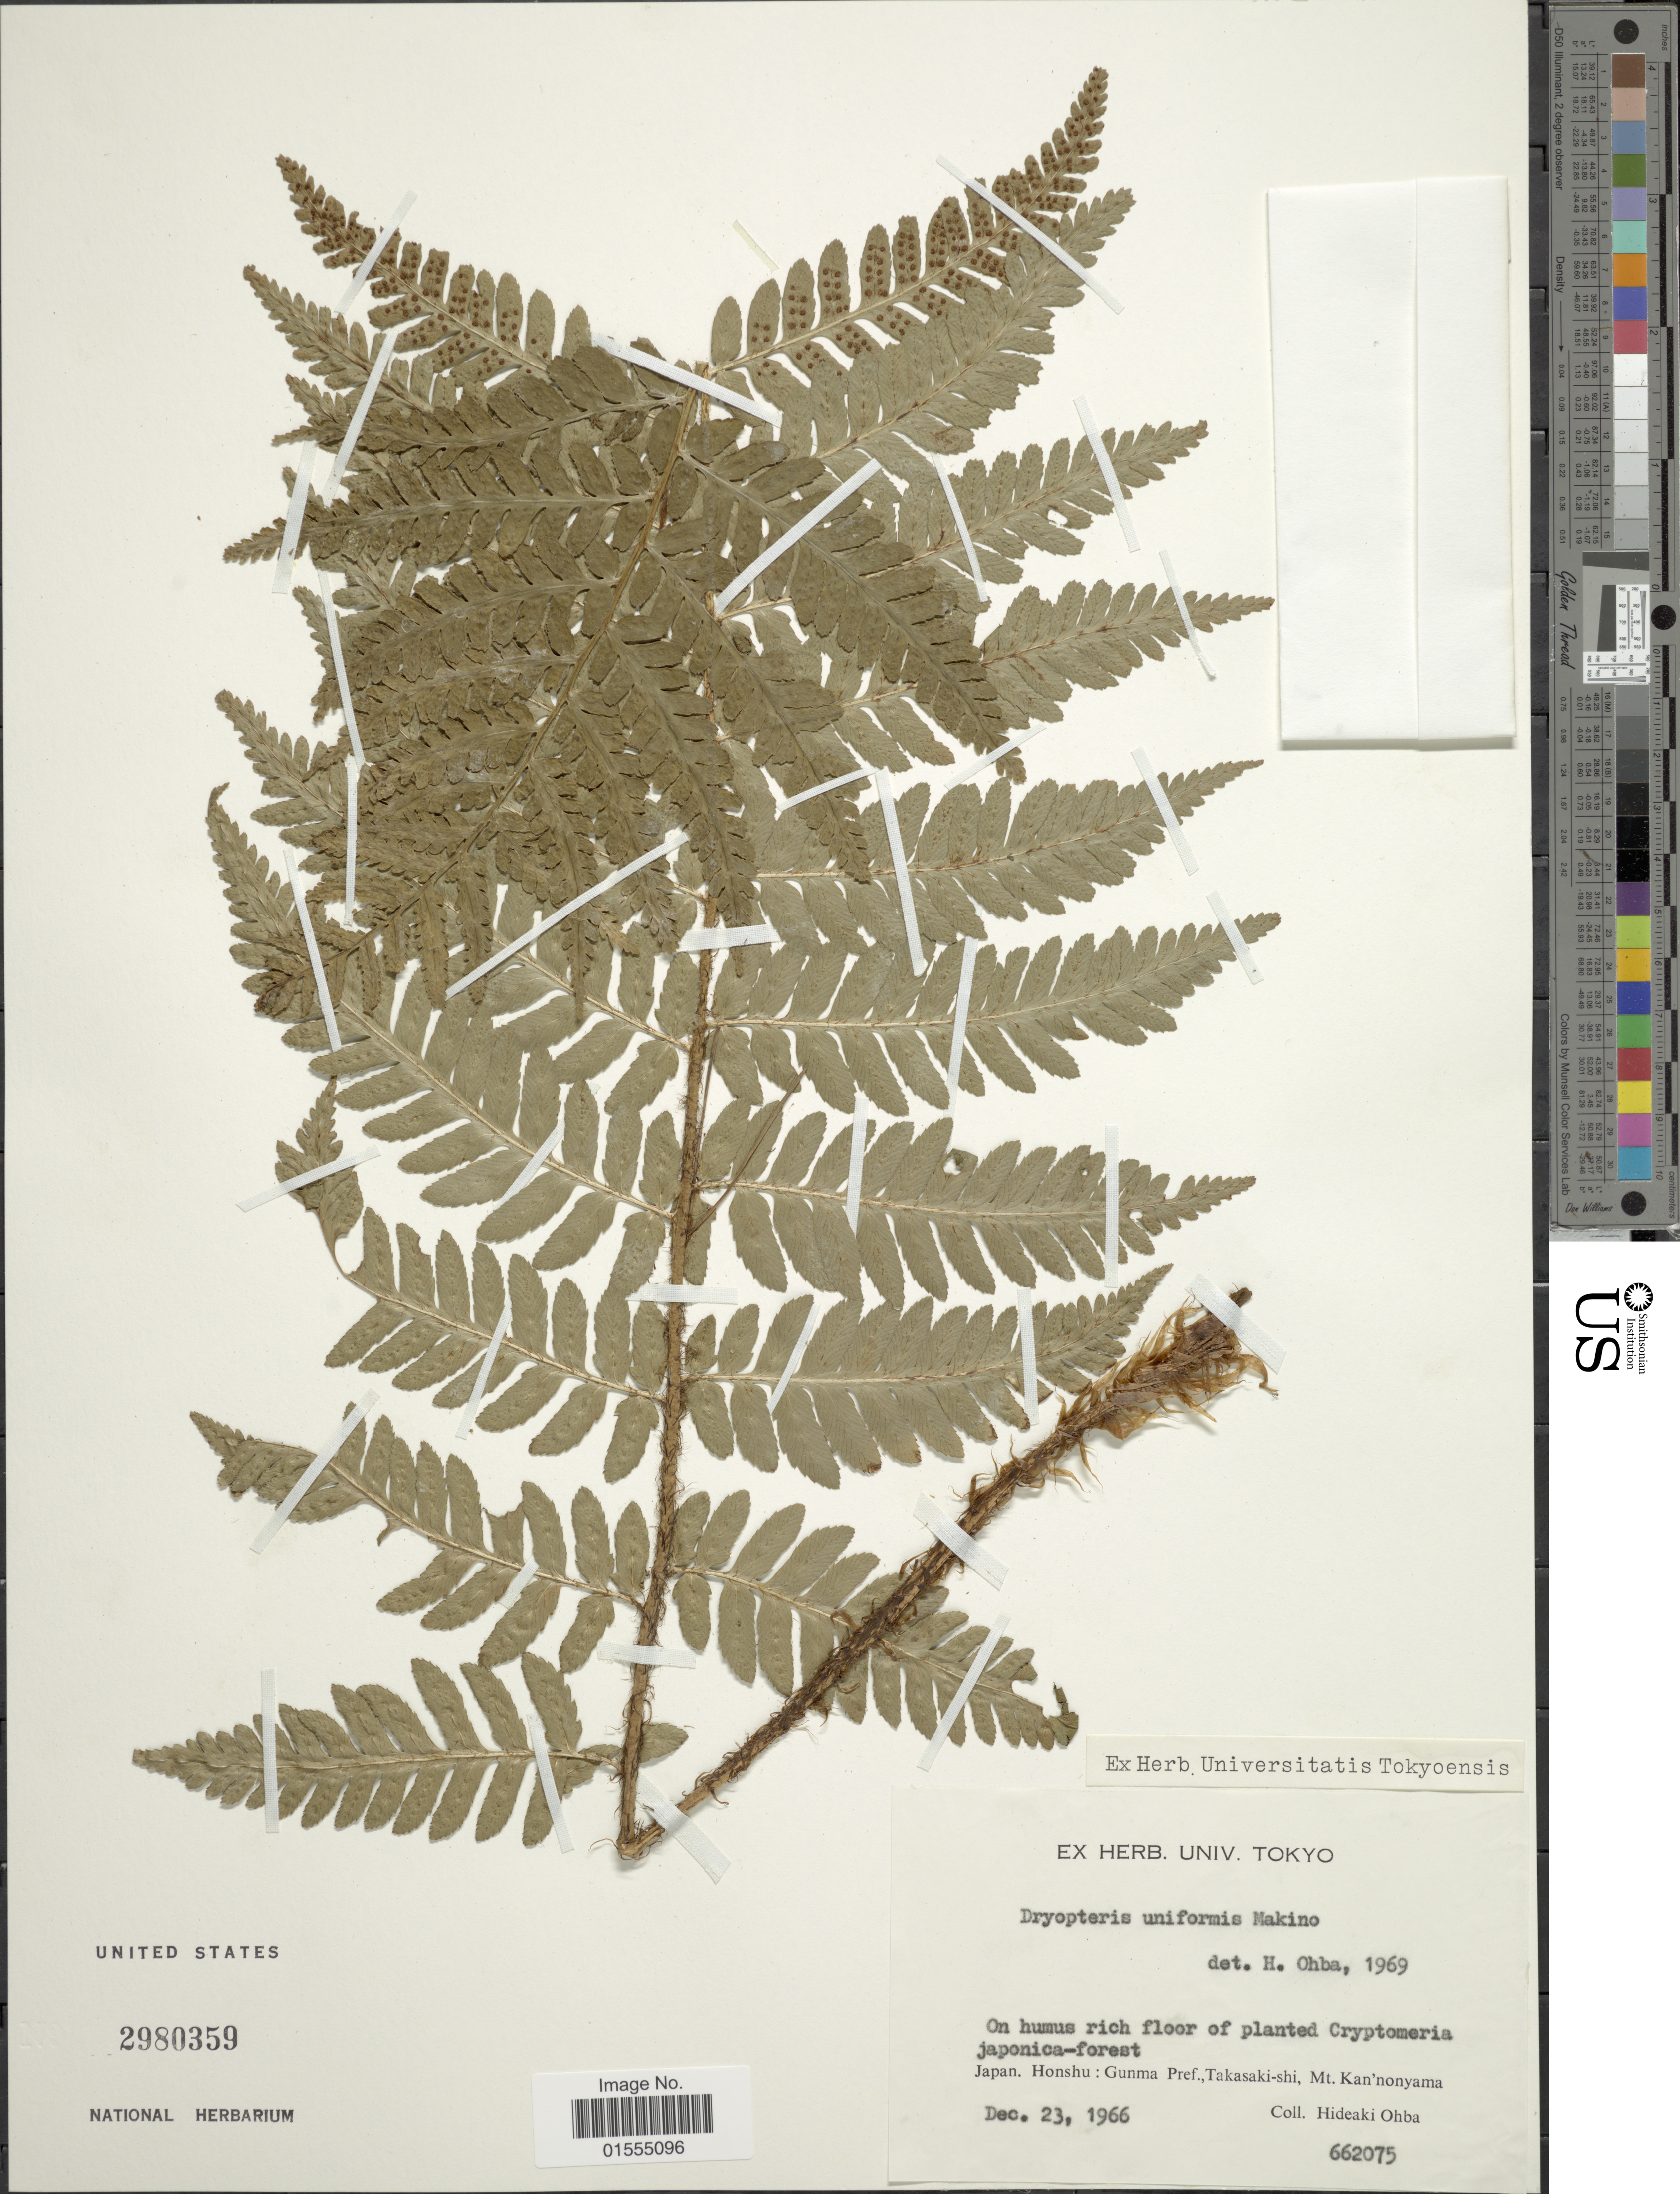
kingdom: Plantae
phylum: Tracheophyta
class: Polypodiopsida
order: Polypodiales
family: Dryopteridaceae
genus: Dryopteris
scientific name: Dryopteris uniformis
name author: (Makino) Makino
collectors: H. Ohba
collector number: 662075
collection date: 1966-12-23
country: Japan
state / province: Gunma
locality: Honshu: Gunma Pref., Takasaki-shi, Mt Kan'nonyama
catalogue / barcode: US 2980359